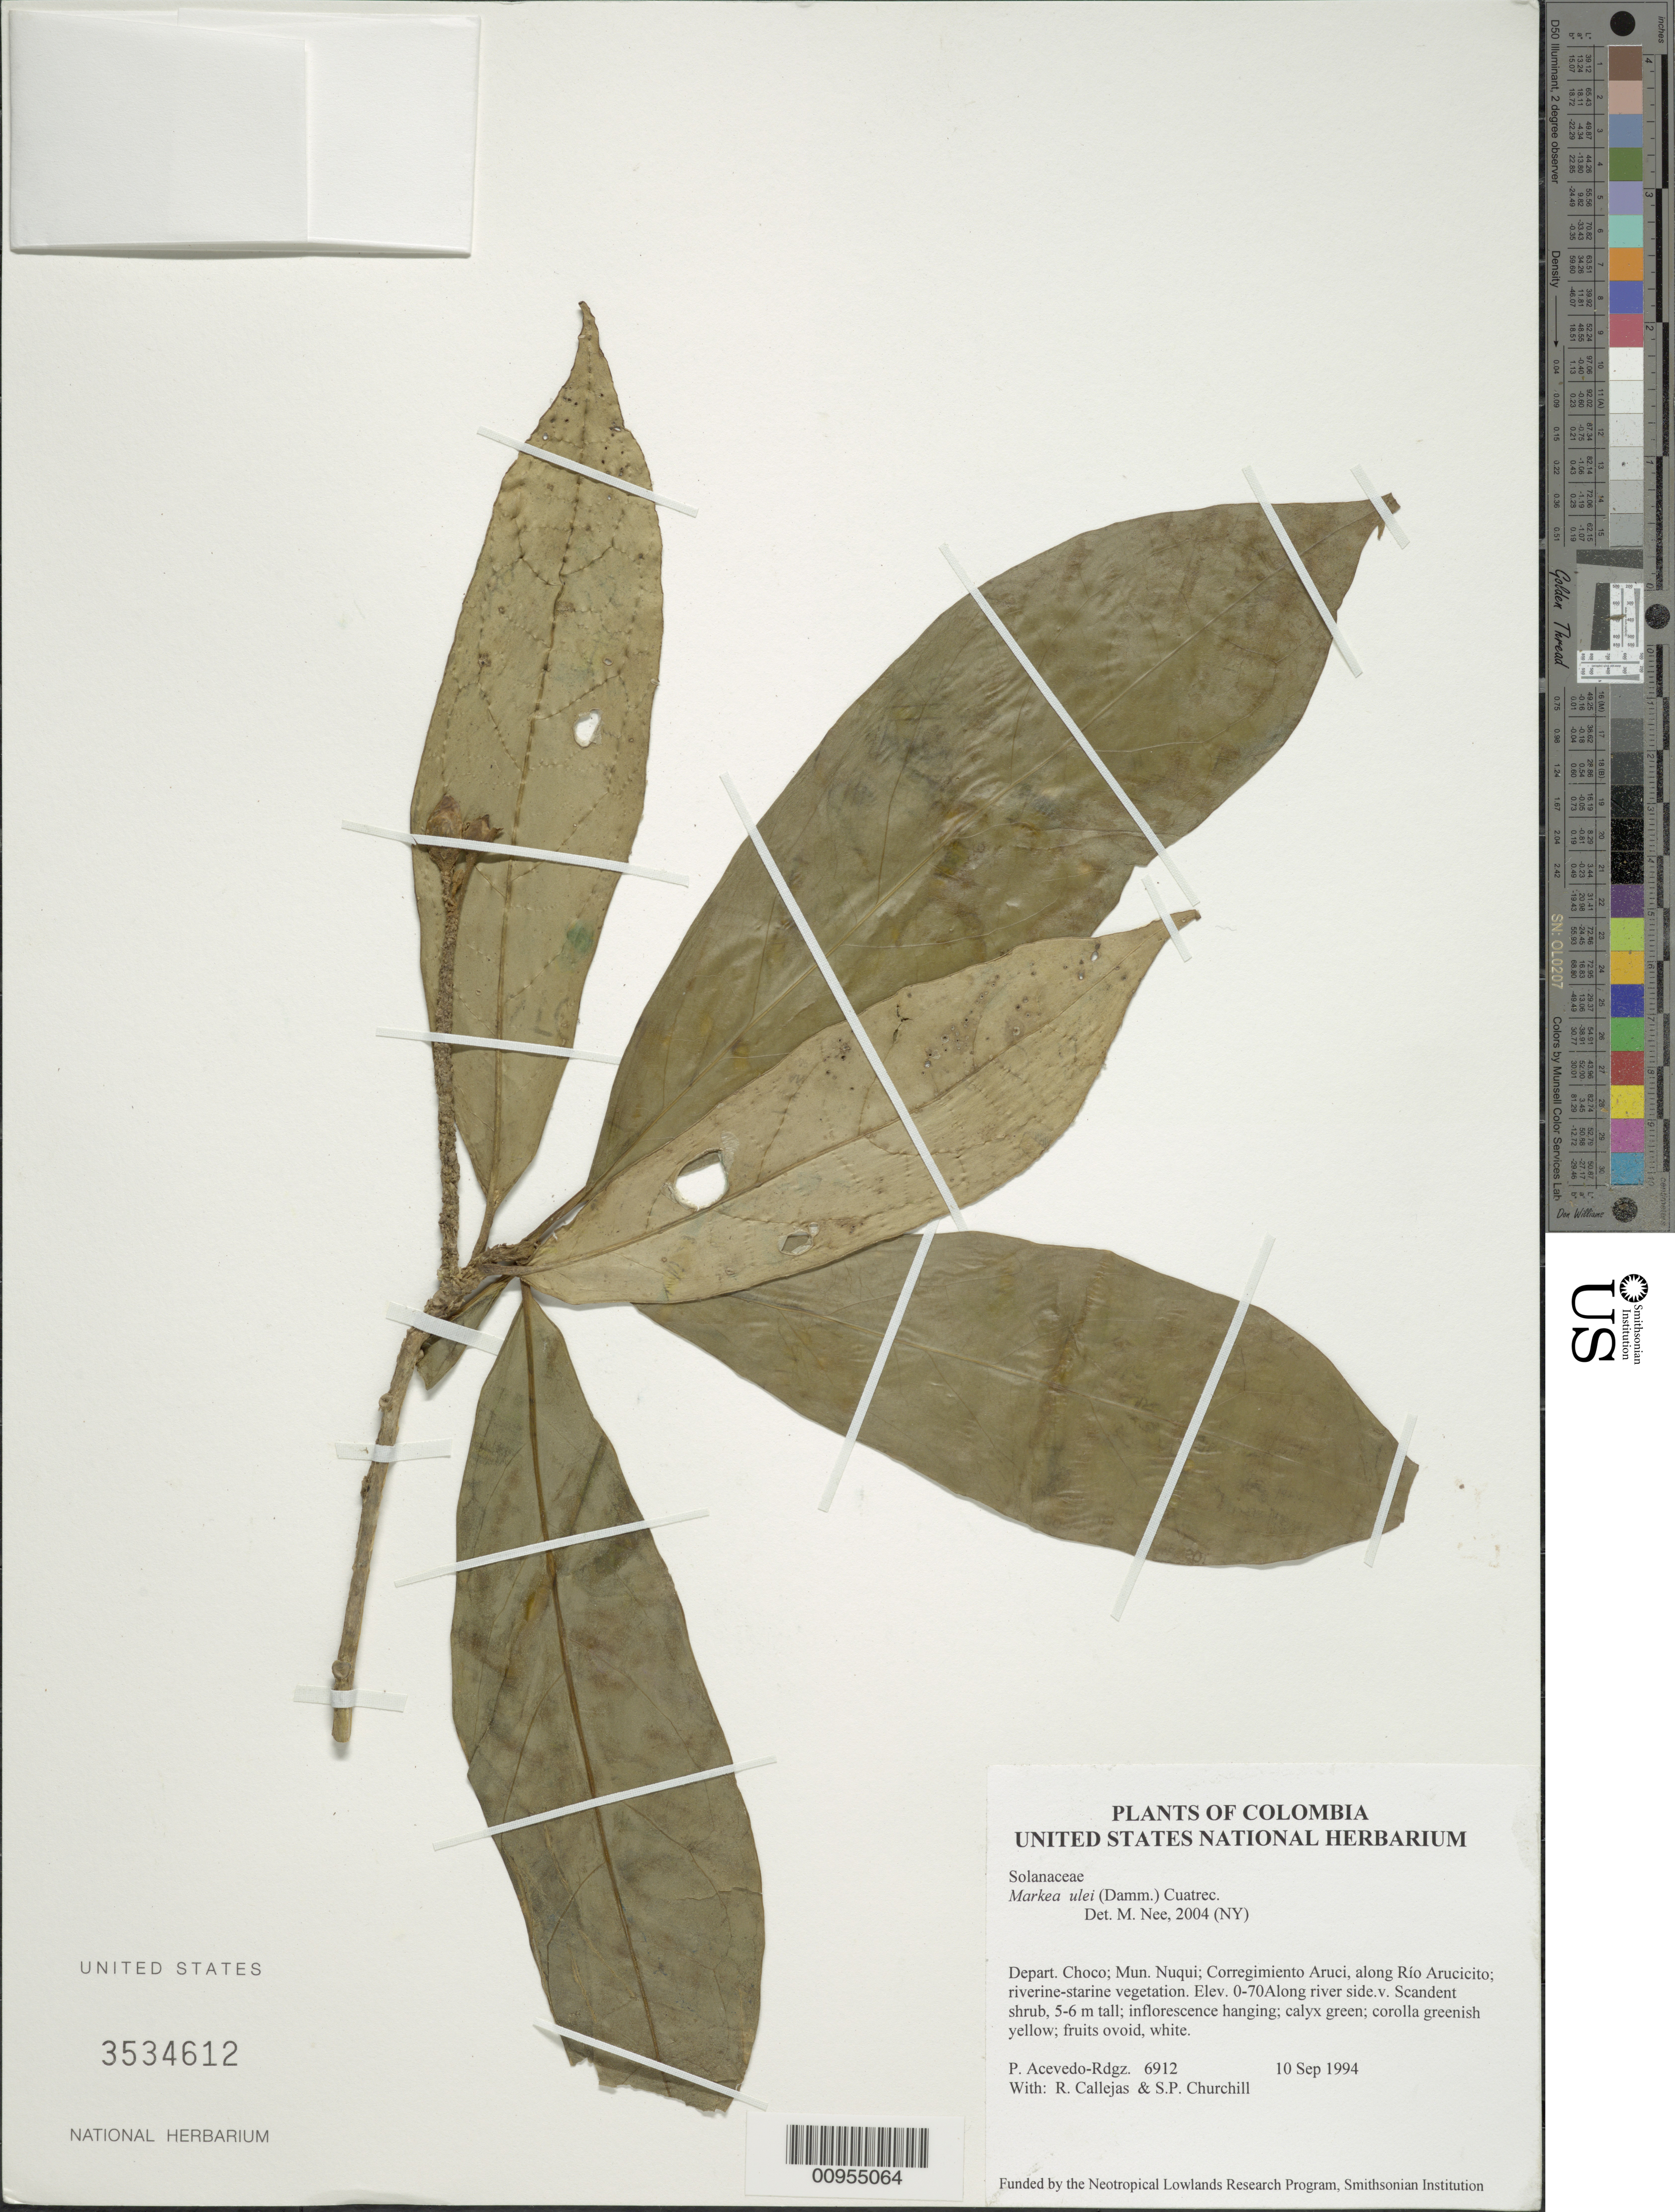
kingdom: Plantae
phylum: Tracheophyta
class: Magnoliopsida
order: Solanales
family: Solanaceae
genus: Markea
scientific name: Markea ulei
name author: (Dammer) Cuatrec.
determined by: Nee, Michael H.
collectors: P. Acevedo-Rodr., R. Callejas & S. Churchill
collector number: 6912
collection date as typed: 10 Sep 1994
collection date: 1994-09-10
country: Colombia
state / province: Chocó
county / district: Nuqui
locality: Depart. Choco; Mun. Nuqui; Corregimiento Aruci, along Río Arucicito; riverine-starine vegetation.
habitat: Along river side.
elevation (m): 0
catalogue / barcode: US 3534612